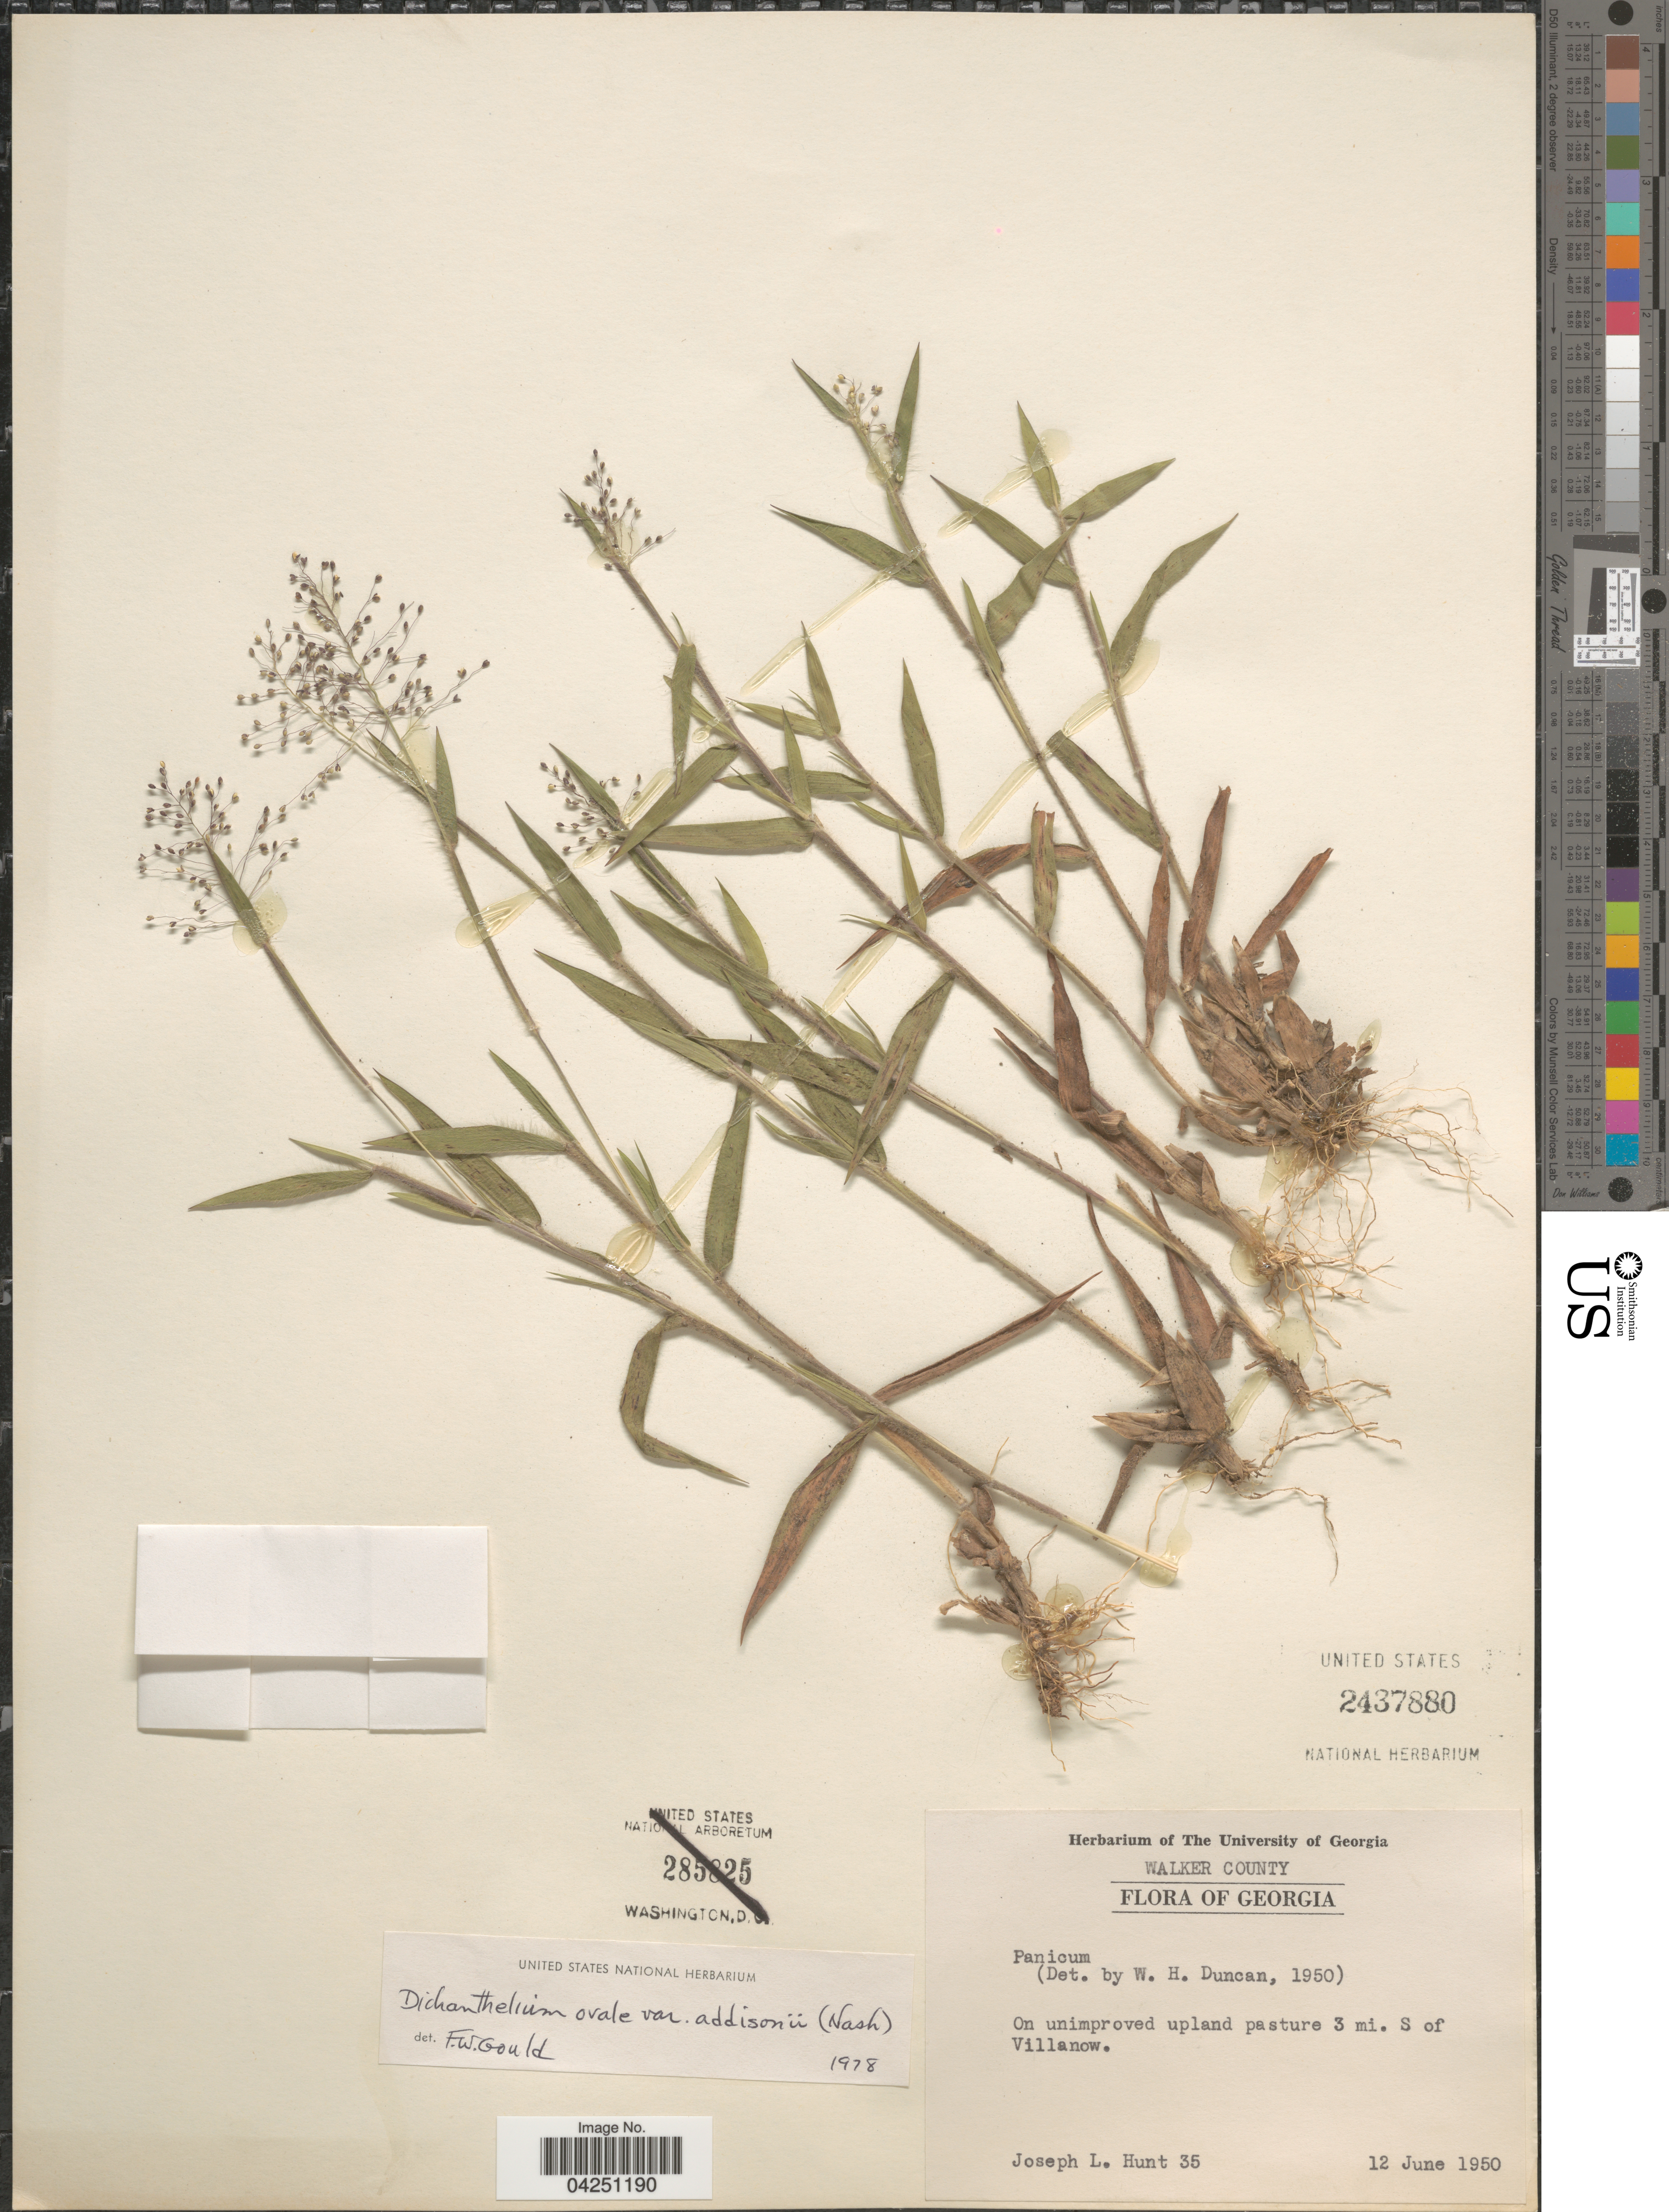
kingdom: Plantae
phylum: Tracheophyta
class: Liliopsida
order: Poales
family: Poaceae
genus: Dichanthelium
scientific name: Dichanthelium acuminatum var. acuminatum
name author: (Sw.) Gould & C.A. Clark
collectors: J. Hunt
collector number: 35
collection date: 1950-06-12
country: United States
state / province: Georgia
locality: Walker County. On unimplroved upland pasture 3 mi. S of Villanow.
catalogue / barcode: US 2437880